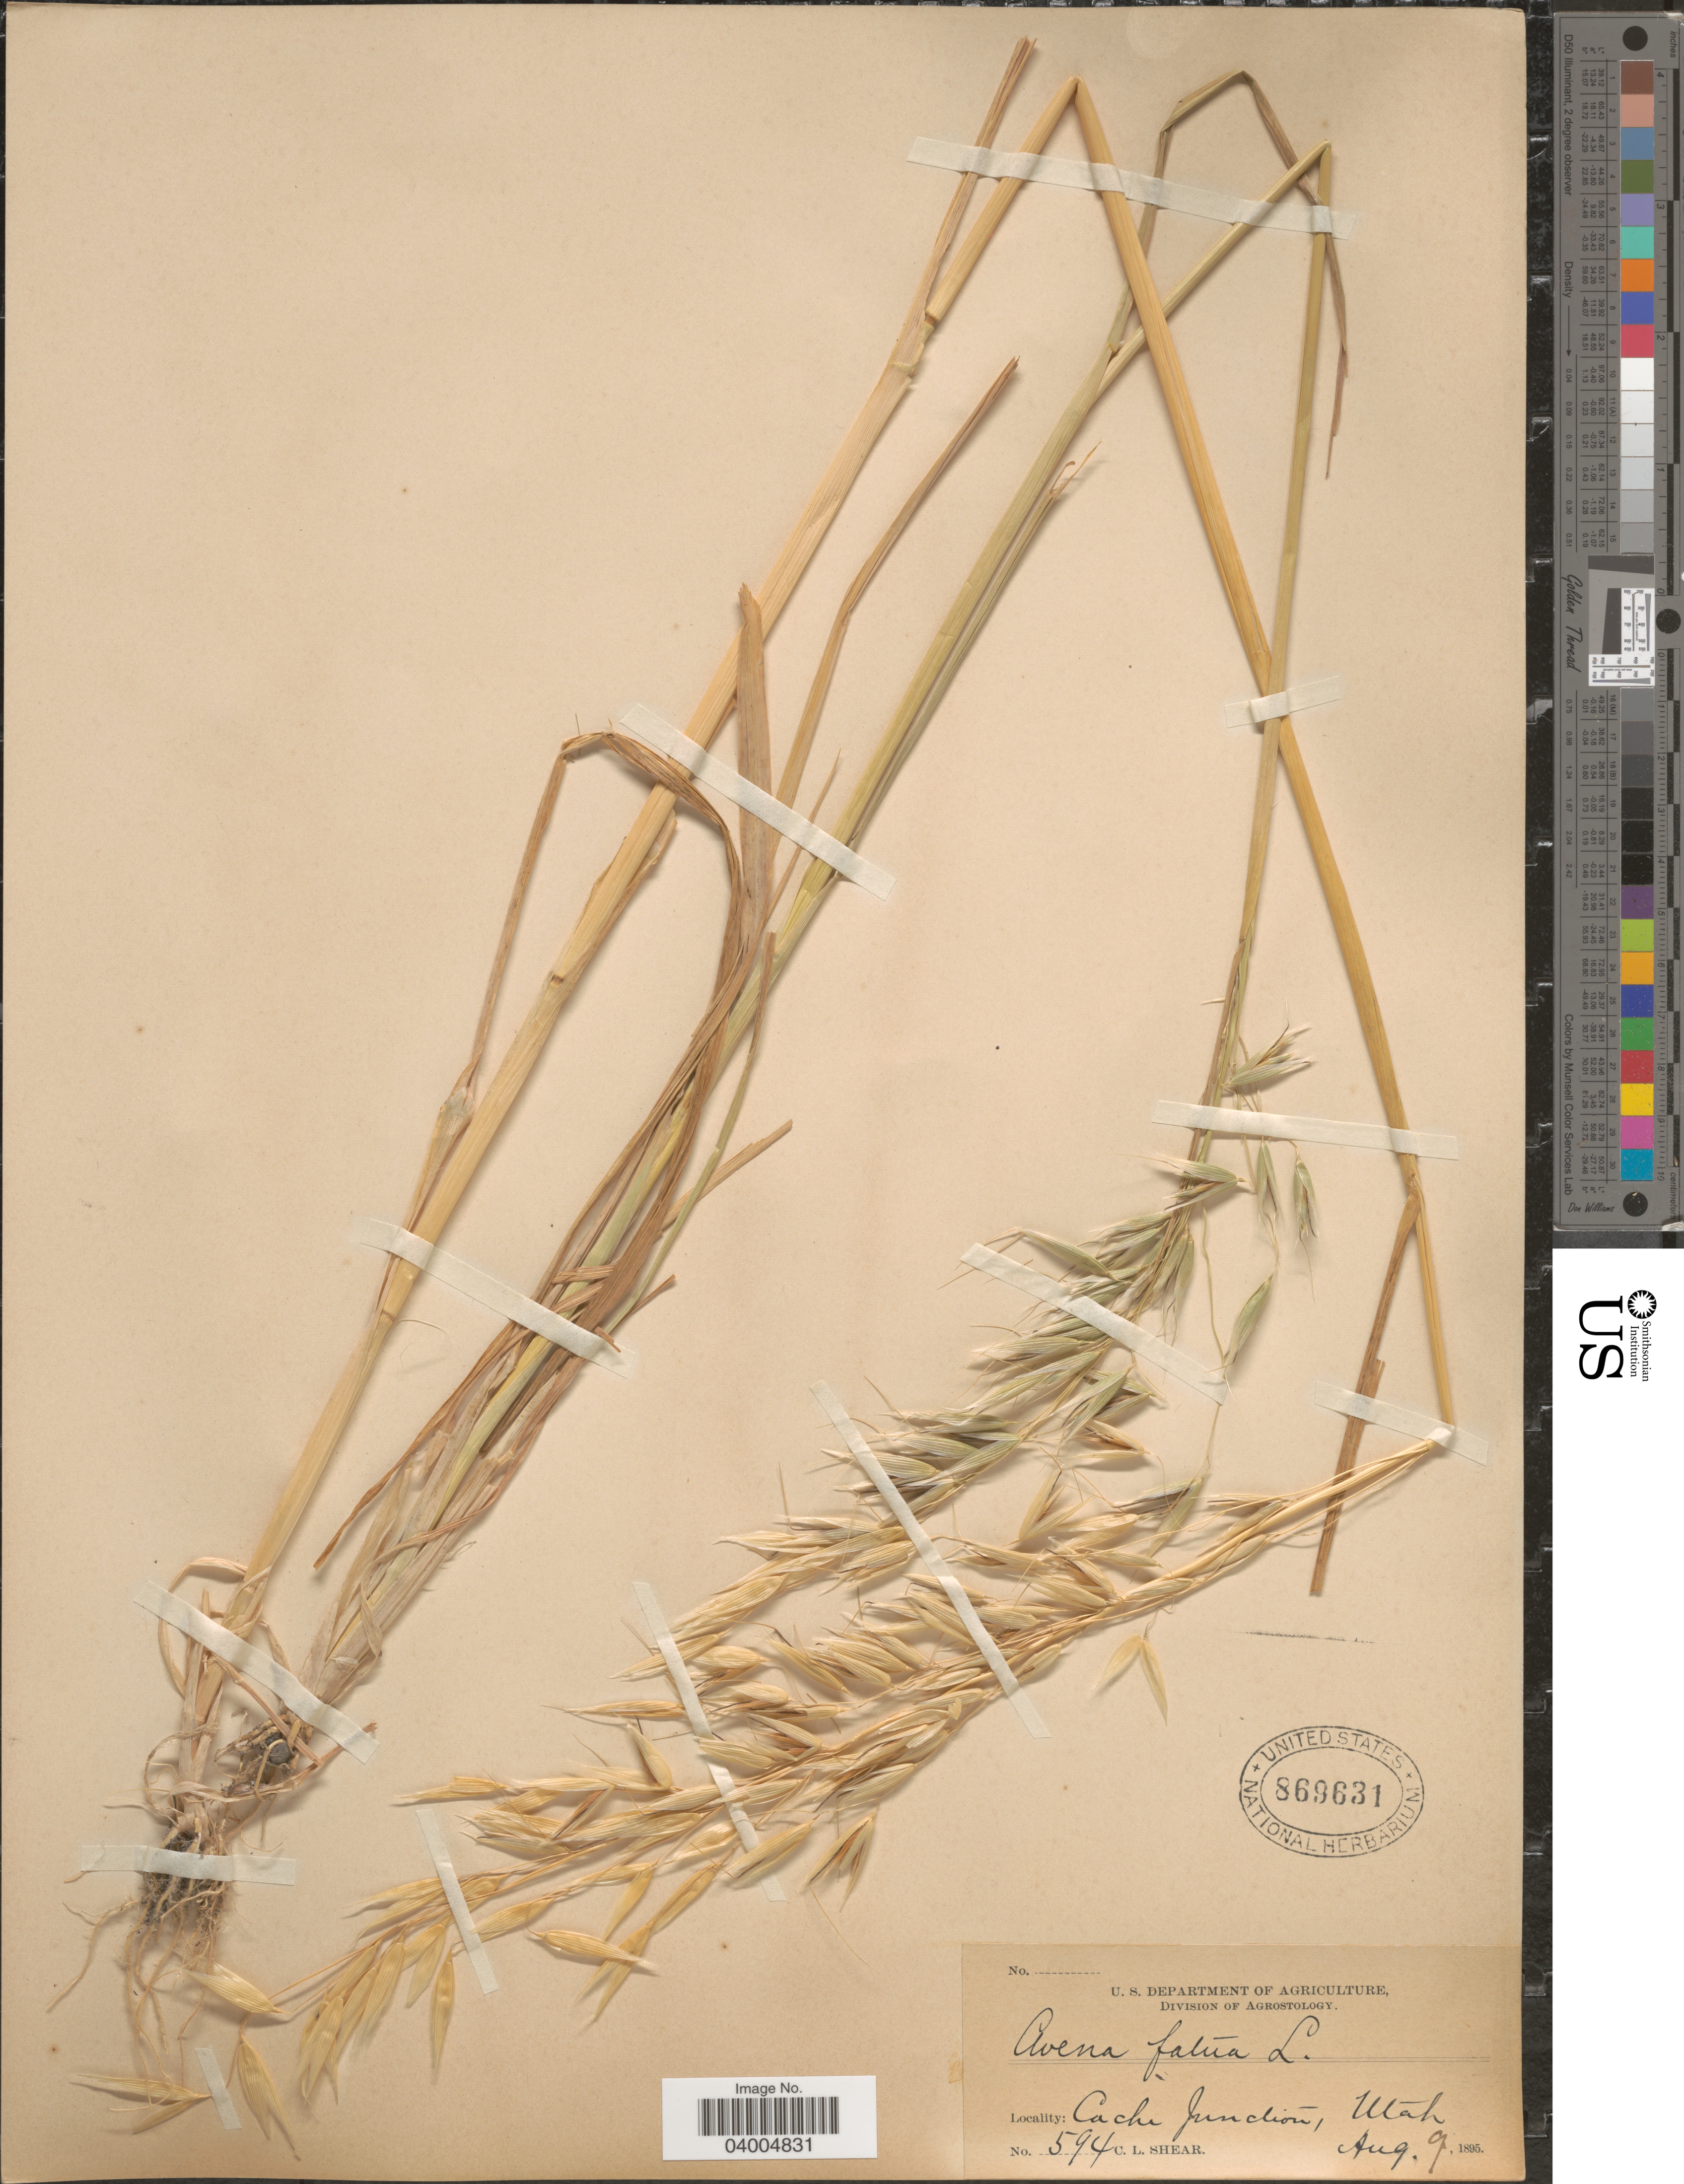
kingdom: Plantae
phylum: Tracheophyta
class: Liliopsida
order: Poales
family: Poaceae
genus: Avena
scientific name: Avena fatua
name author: L.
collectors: C. L. Shear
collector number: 594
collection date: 1895-08-09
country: United States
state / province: Utah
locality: Cachi Junction.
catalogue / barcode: US 869631